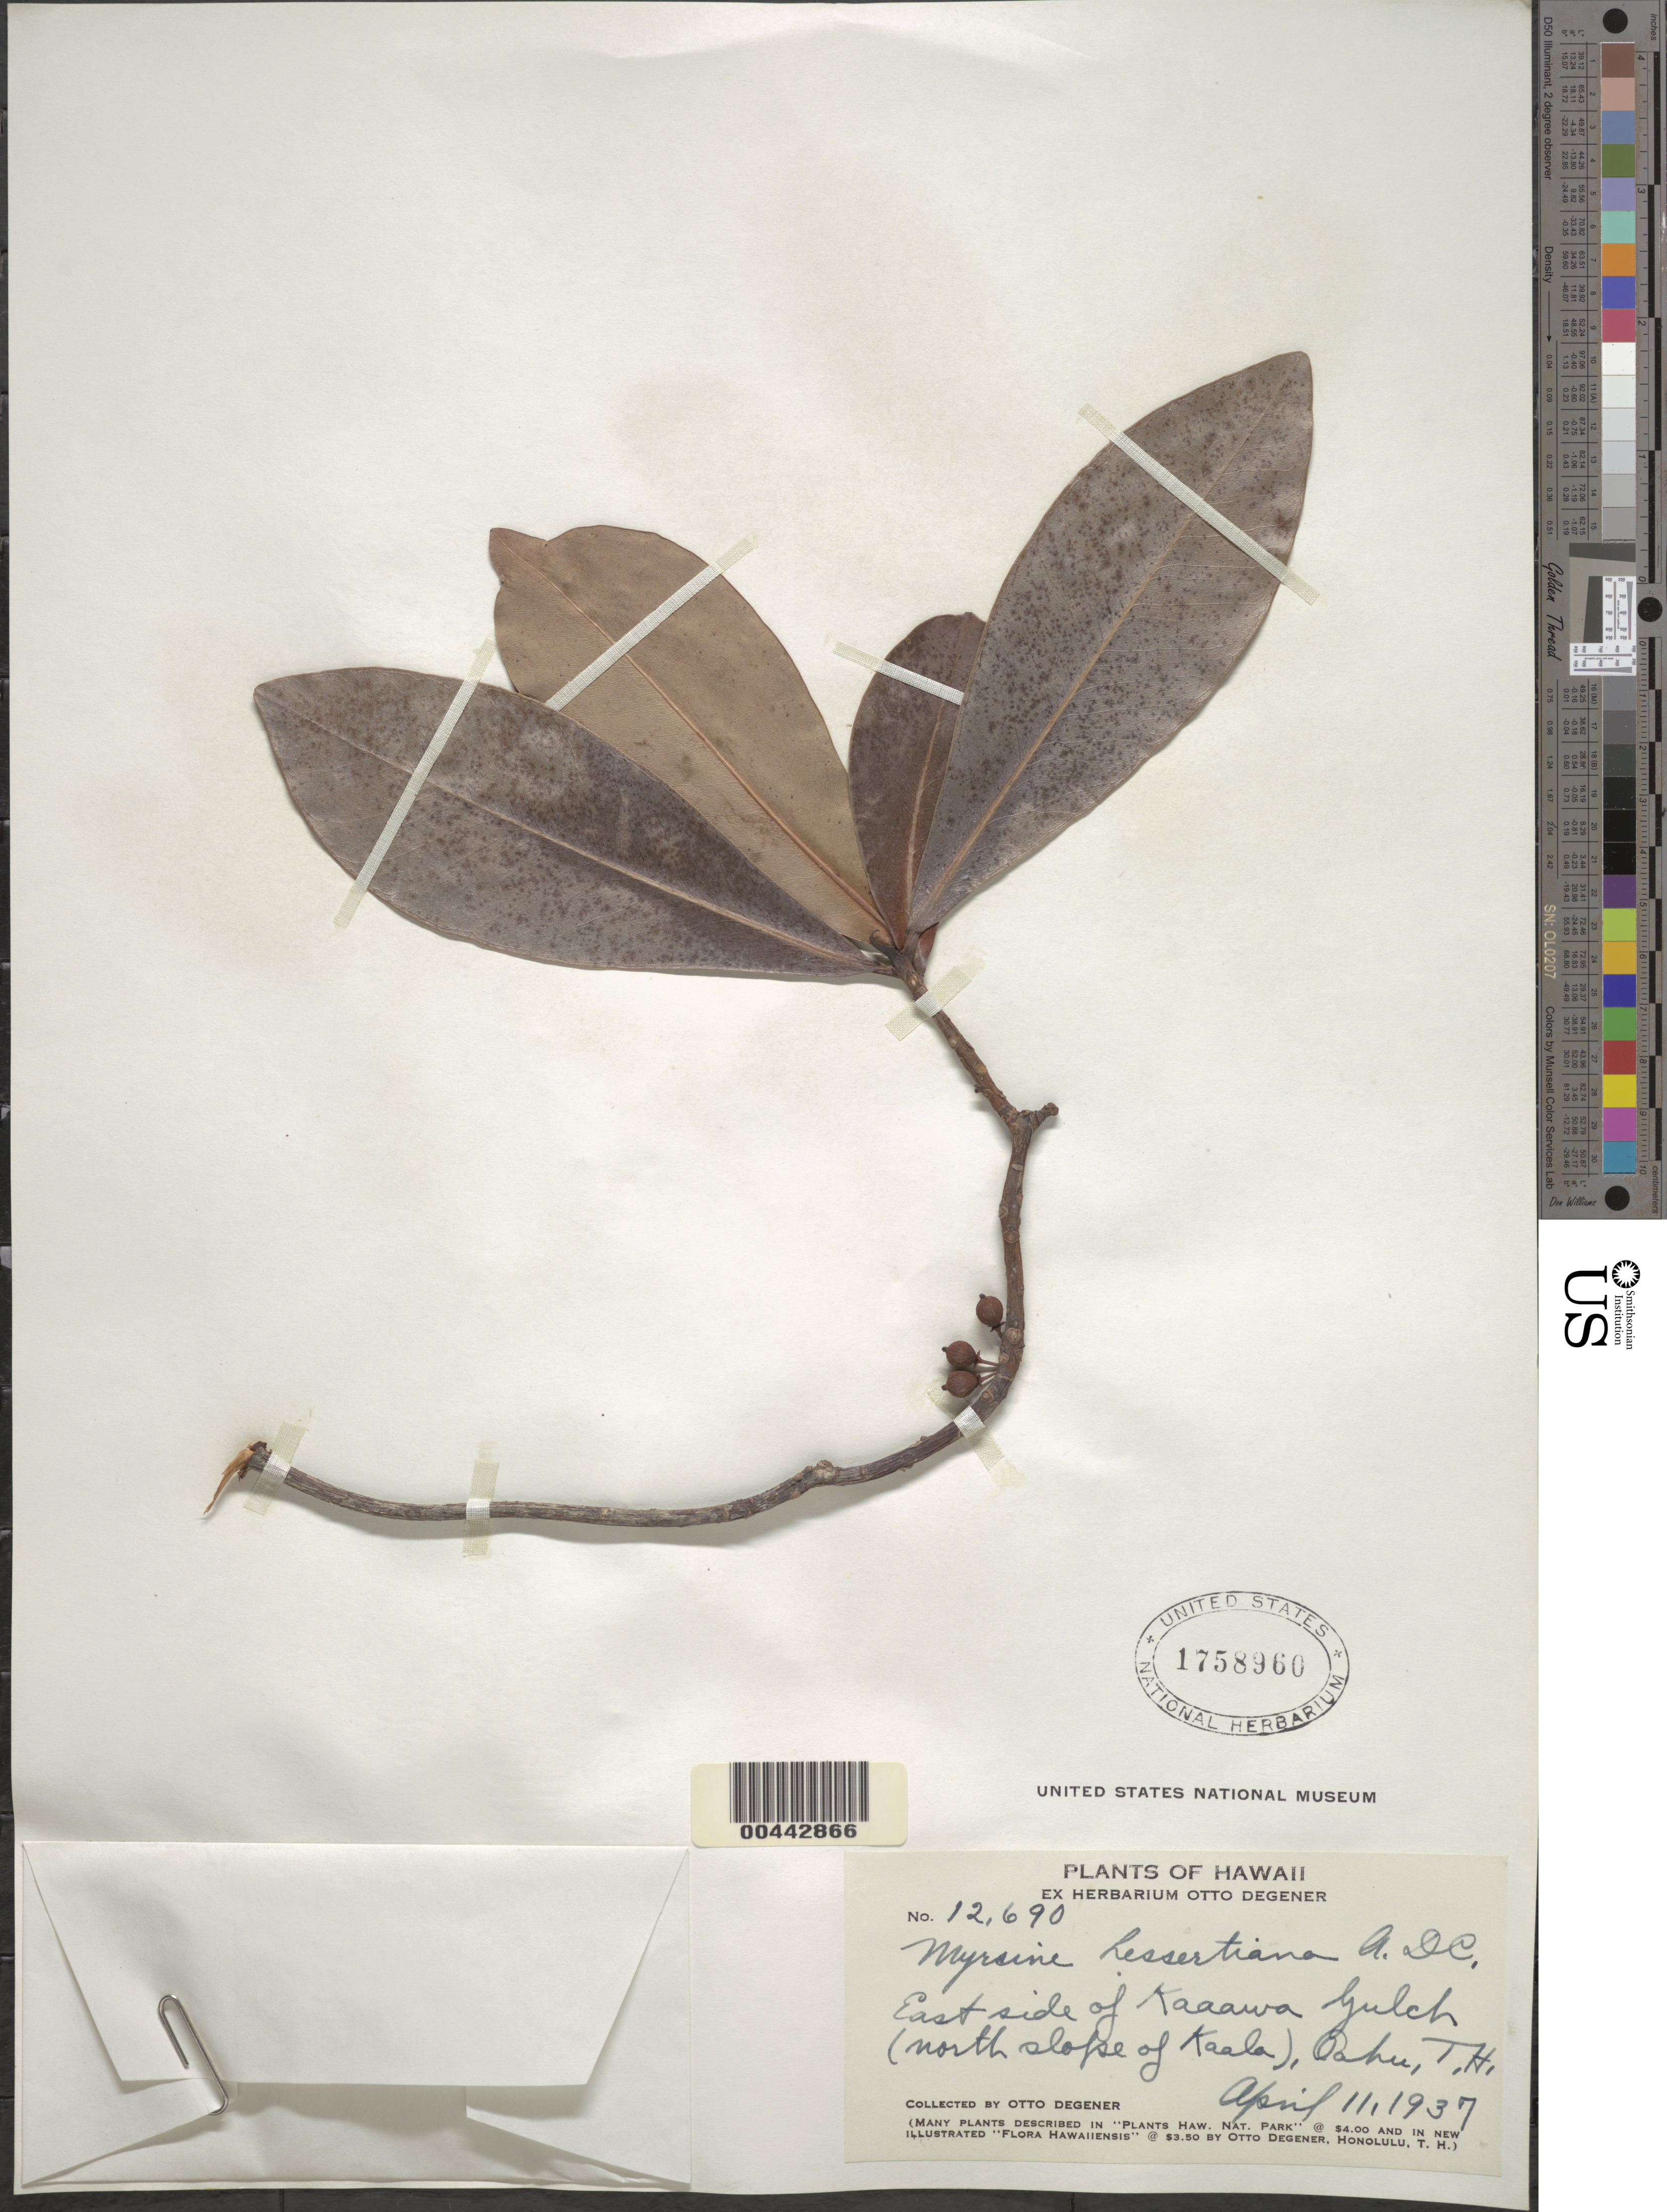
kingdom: Plantae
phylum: Tracheophyta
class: Magnoliopsida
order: Ericales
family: Primulaceae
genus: Myrsine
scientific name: Myrsine lessertiana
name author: A. DC.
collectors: O. Degener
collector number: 12690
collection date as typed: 11 Apr 1937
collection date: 1937-04-11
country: United States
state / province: Hawaii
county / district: Honolulu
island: Oahu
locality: East side of Kaaawa Gulch (north slope of Kaala)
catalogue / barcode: US 1758960